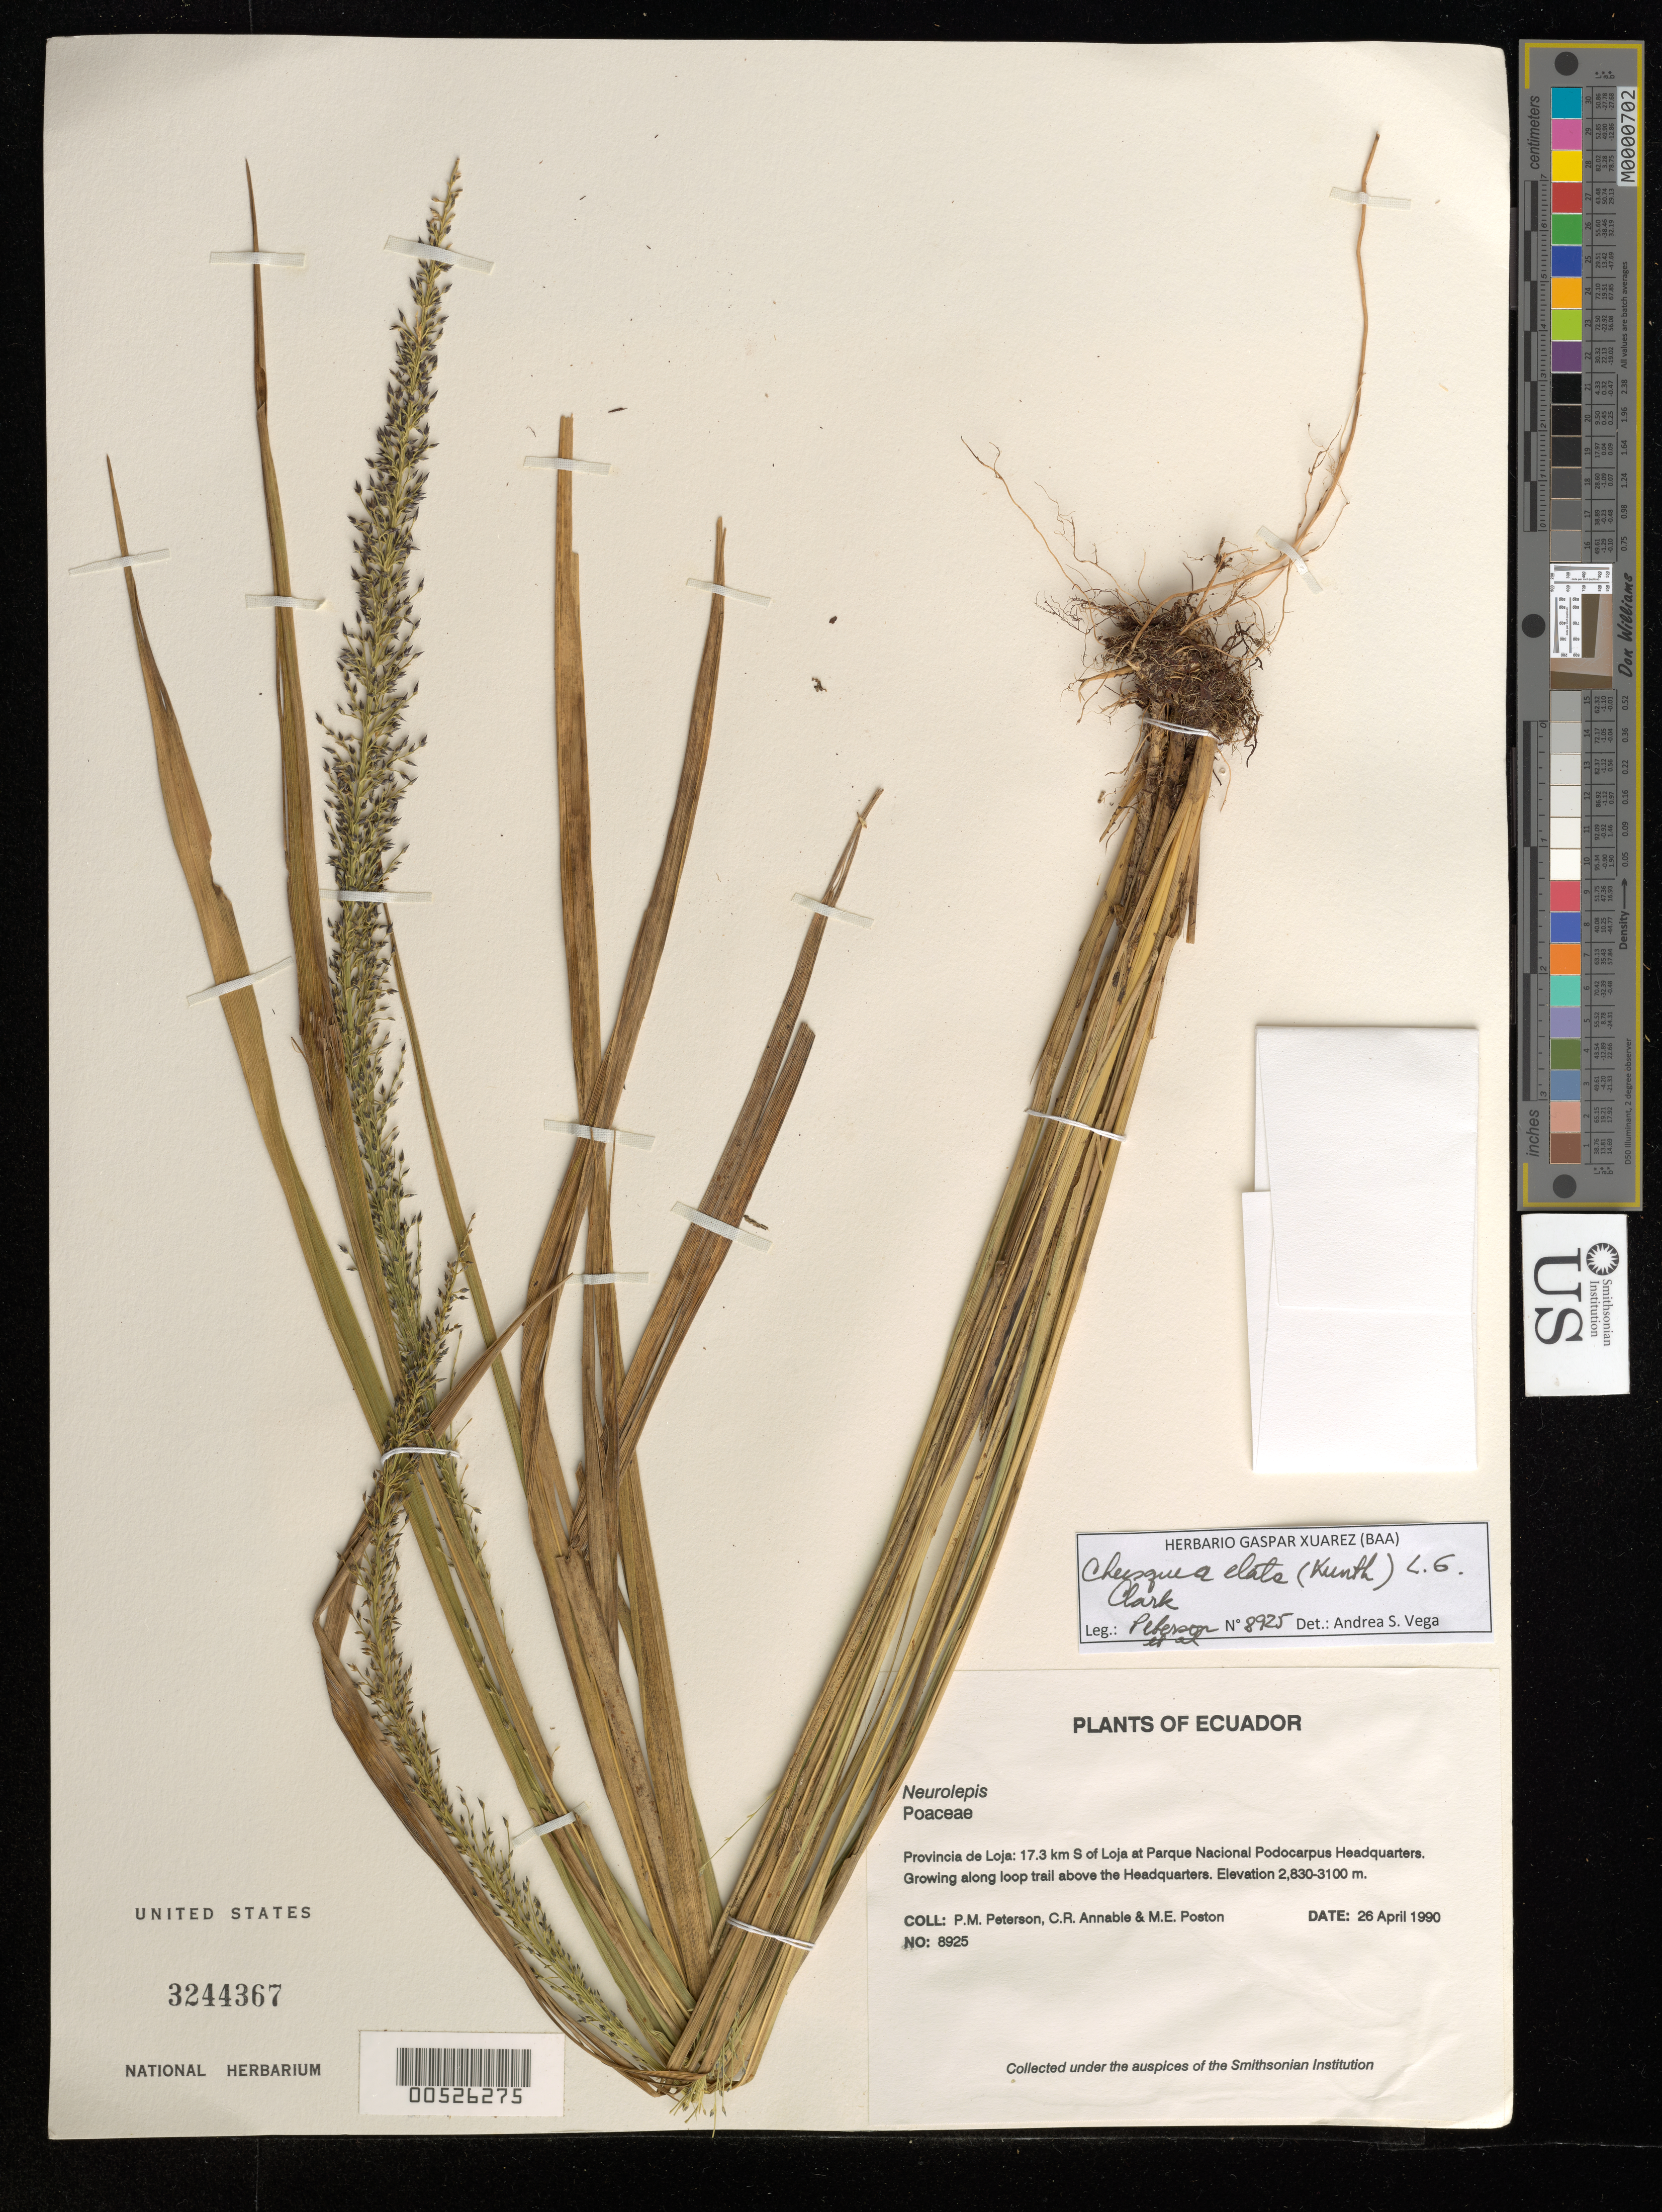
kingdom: Plantae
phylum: Tracheophyta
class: Liliopsida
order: Poales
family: Poaceae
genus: Chusquea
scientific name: Chusquea elata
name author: (Kunth) L.G. Clark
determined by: Vega, A. S.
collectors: P. M. Peterson, C. R. Annable & M. Poston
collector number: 08925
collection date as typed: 26 Apr 1990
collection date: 1990-04-26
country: Ecuador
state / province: Loja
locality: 17.3 km S of Loja at Parque Nacional Podocarpus Headquarters.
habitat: Growing along loop trail above the Headquarters.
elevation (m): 2830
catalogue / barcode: US 3244367